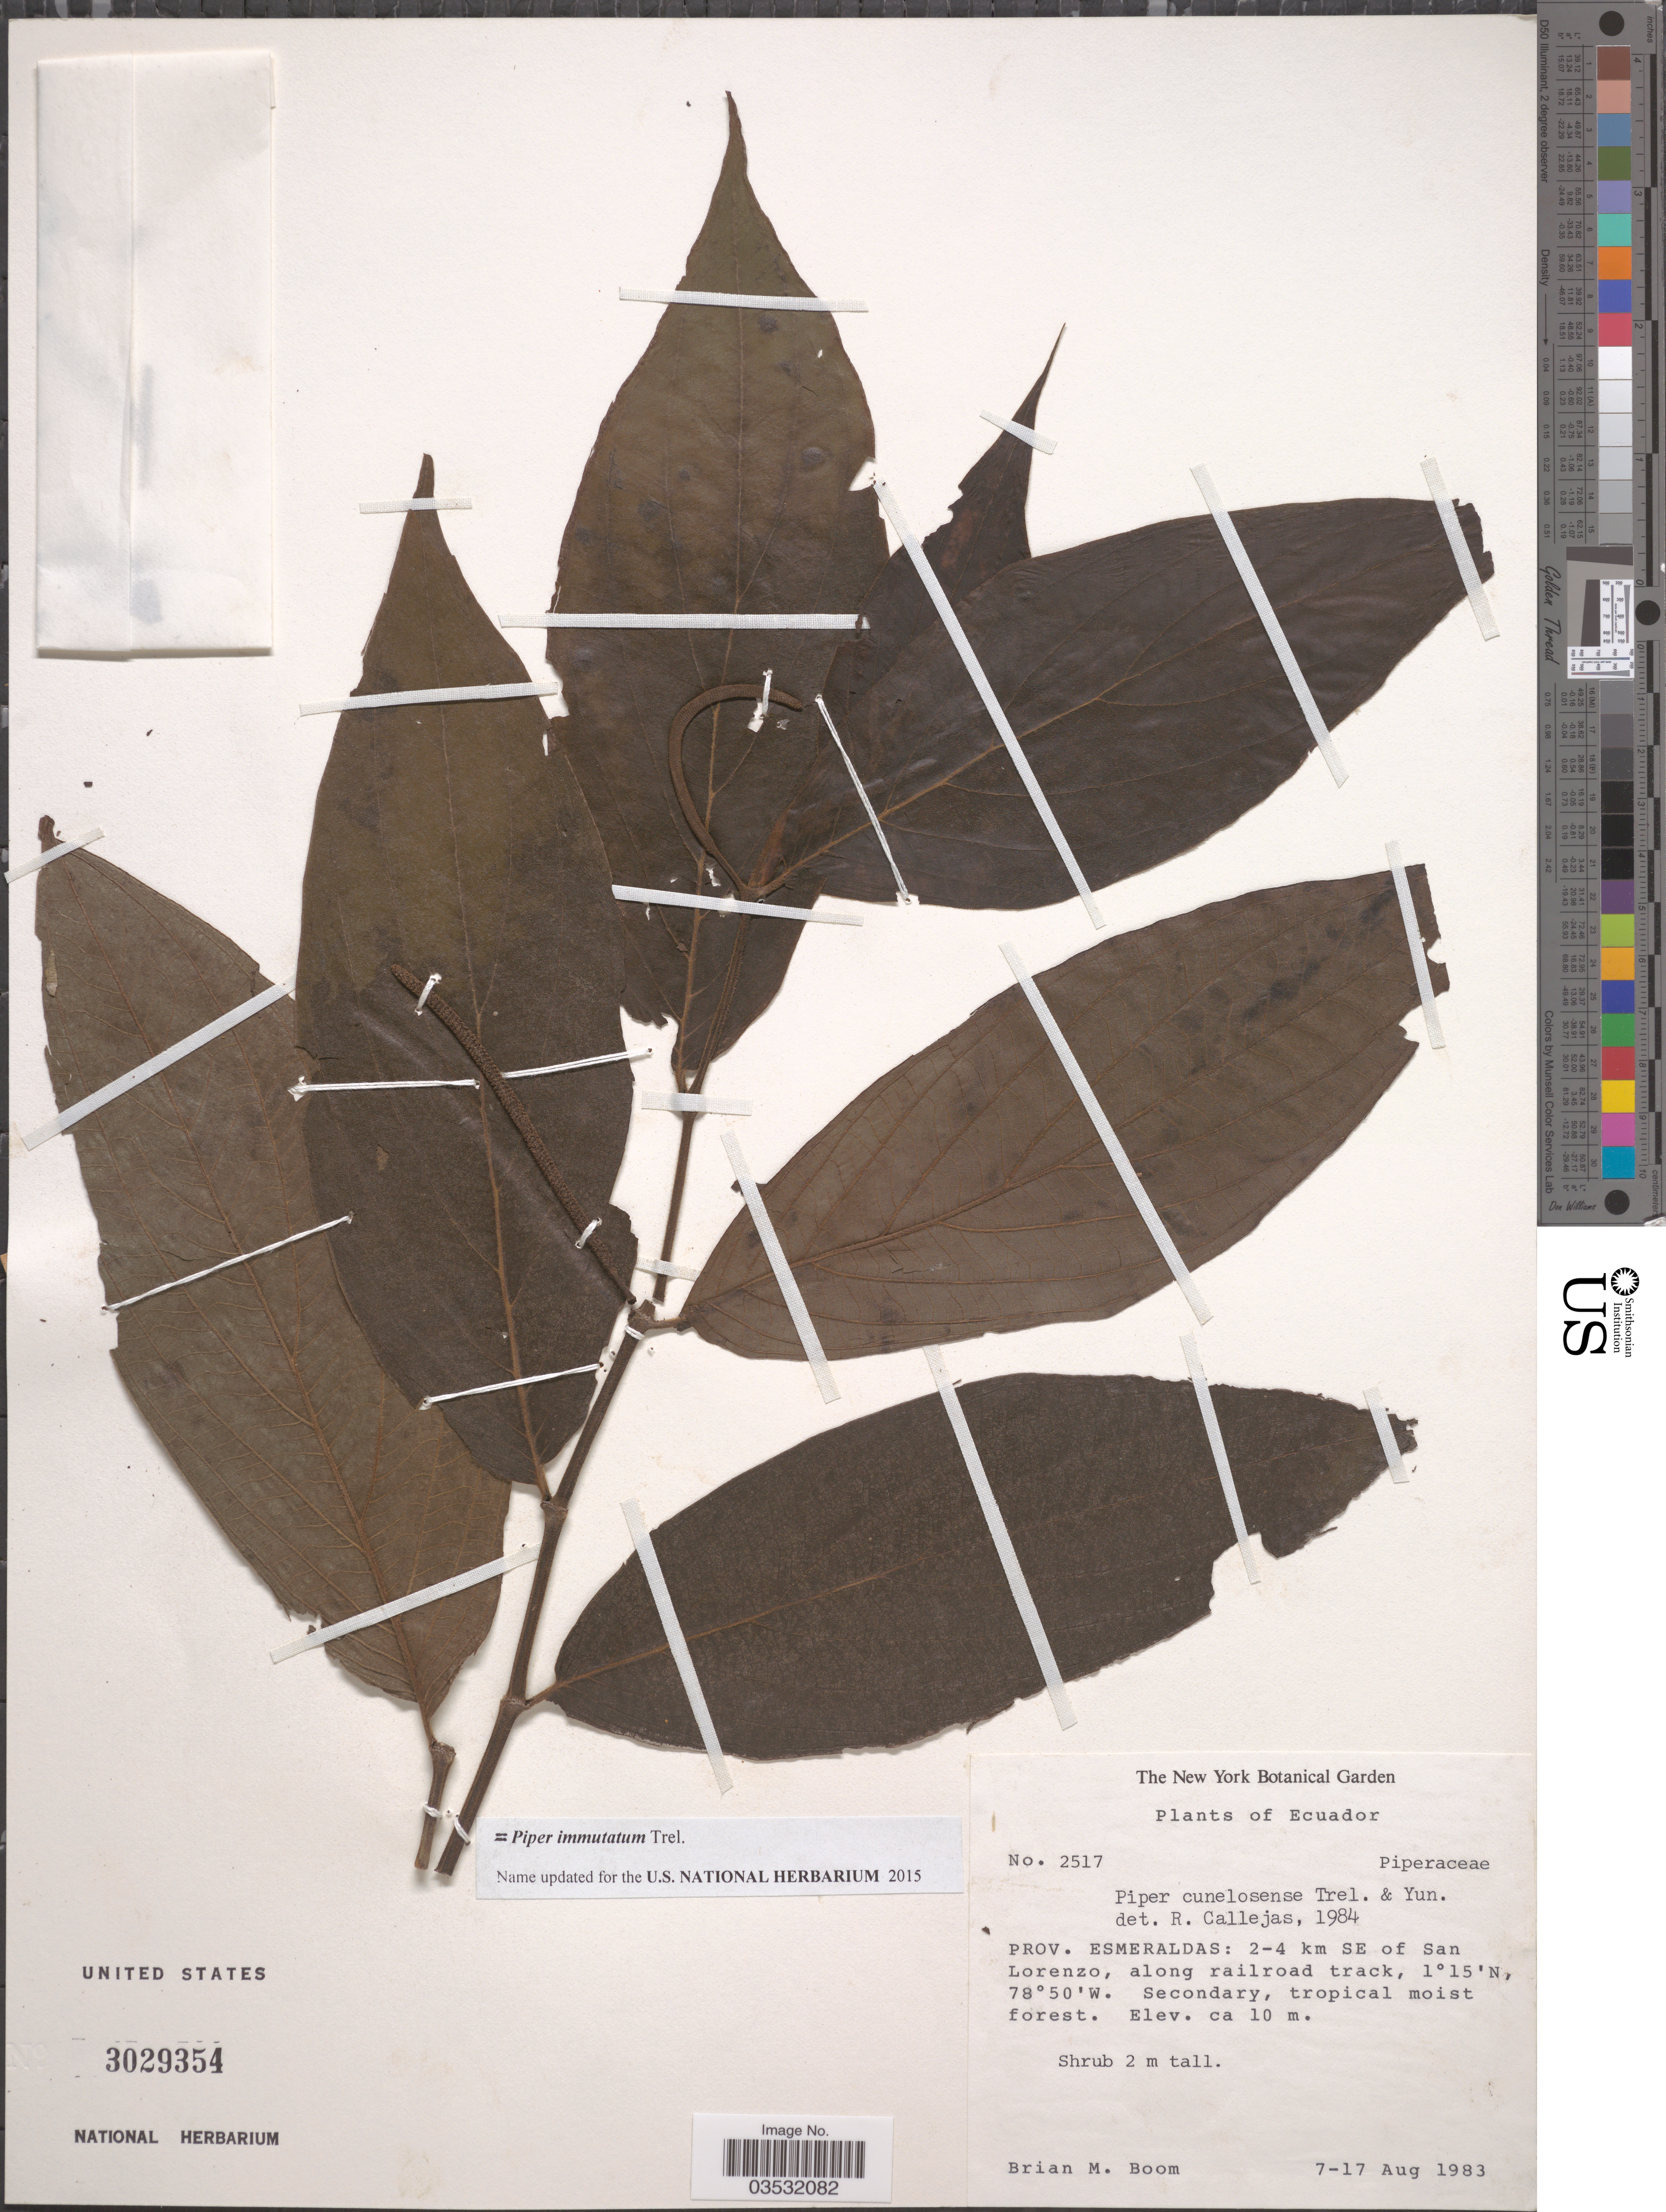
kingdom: Plantae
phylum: Tracheophyta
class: Magnoliopsida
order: Piperales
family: Piperaceae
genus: Piper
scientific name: Piper immutatum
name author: Trel.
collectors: B. M. Boom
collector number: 2517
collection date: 1983-08-07/1983-08-17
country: Ecuador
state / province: Esmeraldas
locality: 2-4 km SE of San Lorenzo, along railroad track.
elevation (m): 10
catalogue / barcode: US 3029354